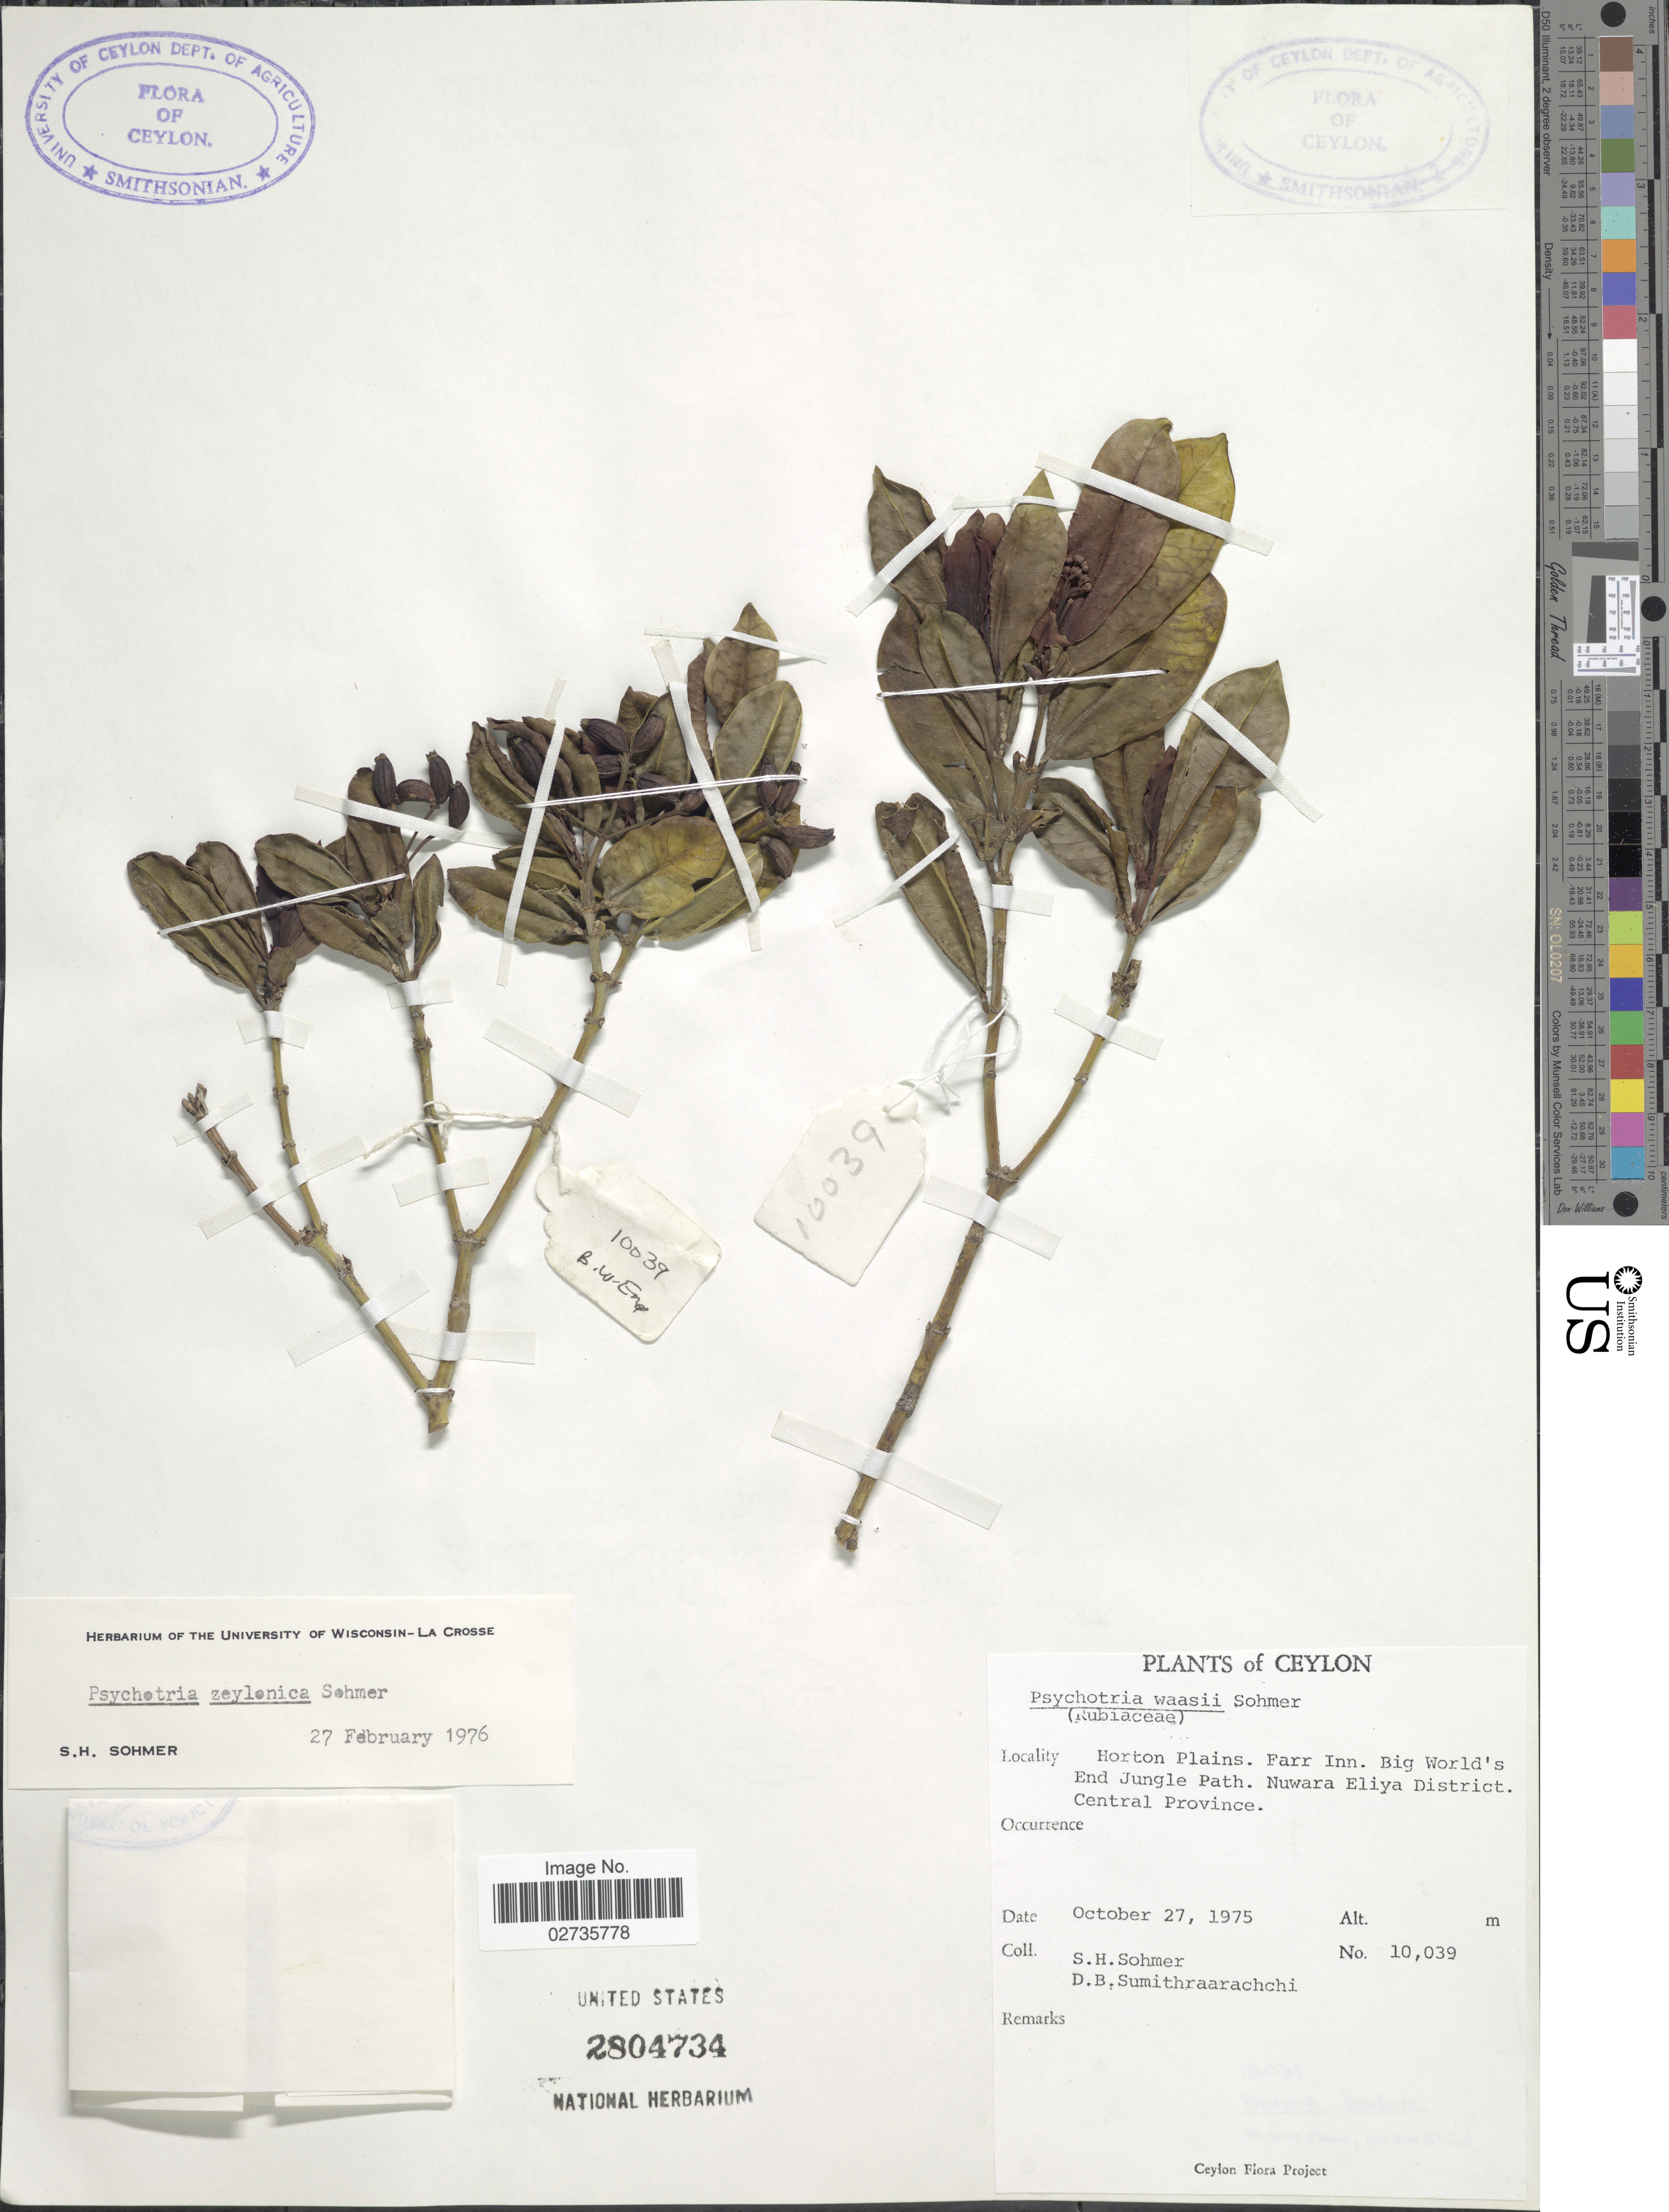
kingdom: Plantae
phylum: Tracheophyta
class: Magnoliopsida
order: Gentianales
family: Rubiaceae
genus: Psychotria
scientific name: Psychotria zeylanica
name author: Sohmer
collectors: S. H. Sohmer & D. B. Sumithraarachchi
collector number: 10039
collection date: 1975-10-27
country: Sri Lanka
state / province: Central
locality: Ceylon, Horton Plains. Farr Inn. Big World's End Jungle Path. Nuwara Eliya District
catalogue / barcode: US 2804734